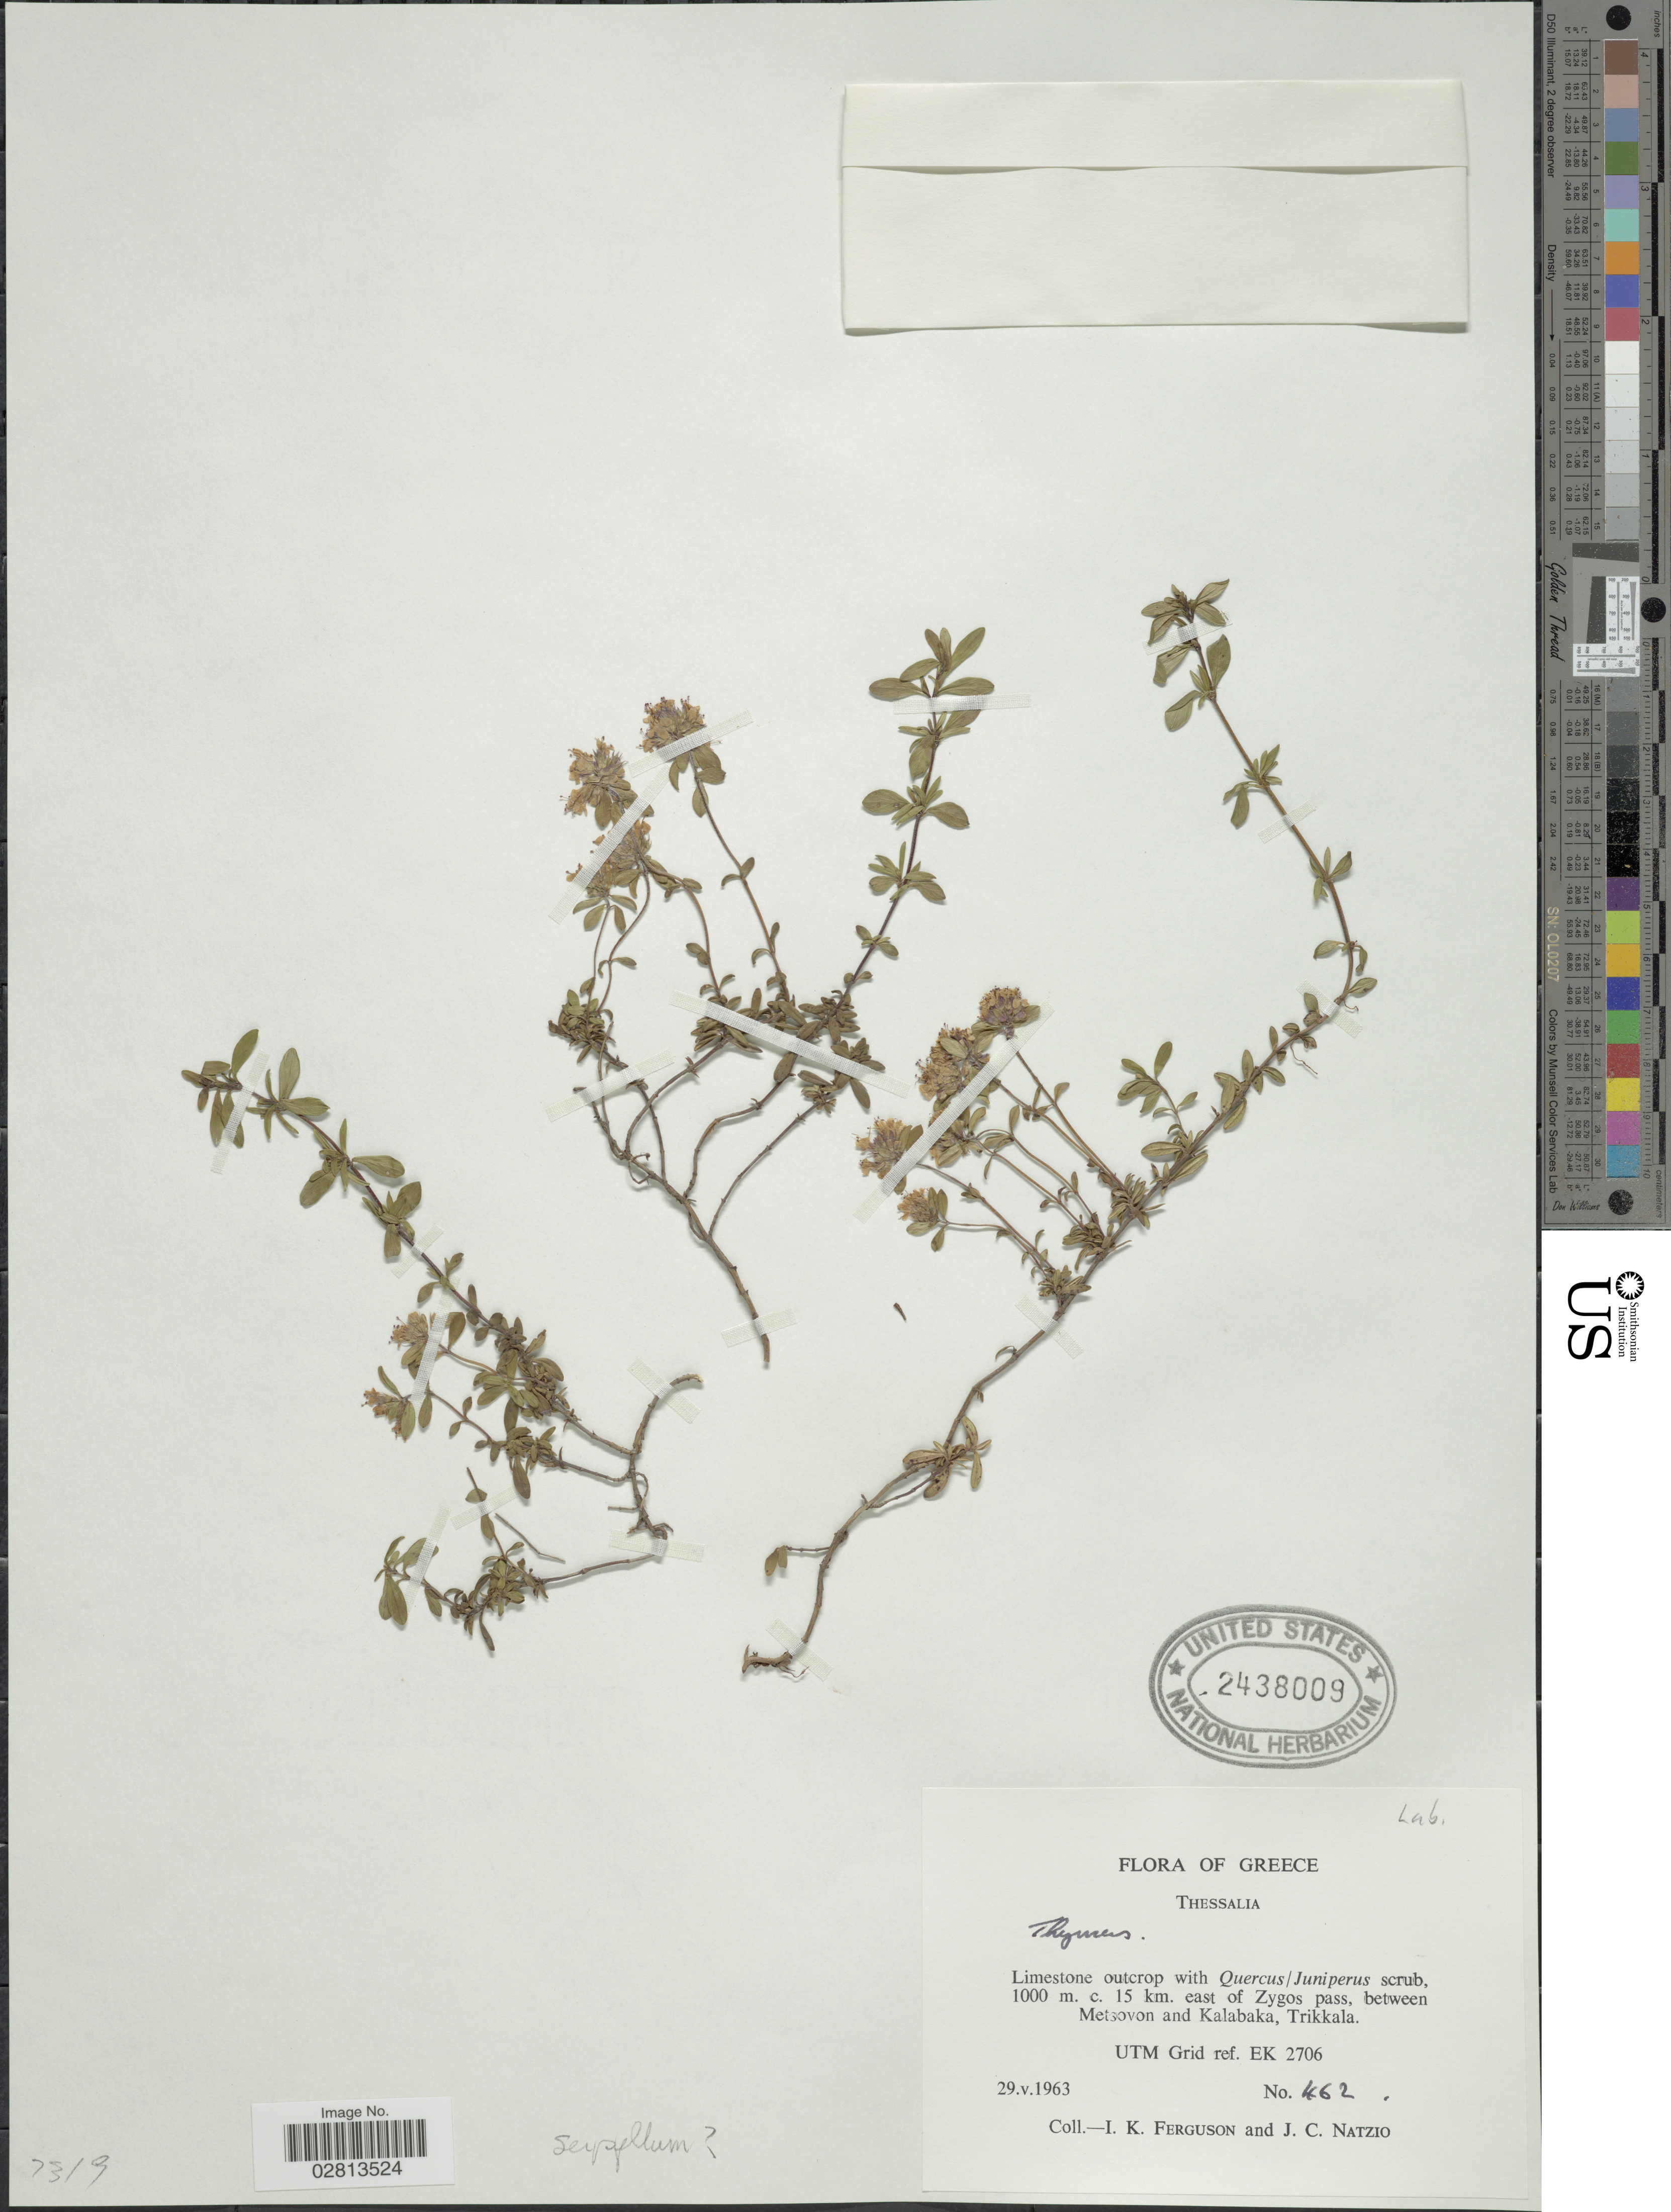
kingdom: Plantae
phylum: Tracheophyta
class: Magnoliopsida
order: Lamiales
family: Lamiaceae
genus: Thymus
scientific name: Thymus serpyllum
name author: L.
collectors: I. K. Ferguson & J. Natzio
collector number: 462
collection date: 1963-05-29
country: Greece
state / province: Thessaly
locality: Thessalia, c. 15 km. east of Zygos pass, between Metsovon and Kalabaka, Trikkala. UTM Grid ref. EK 2706.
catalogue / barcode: US 2438009